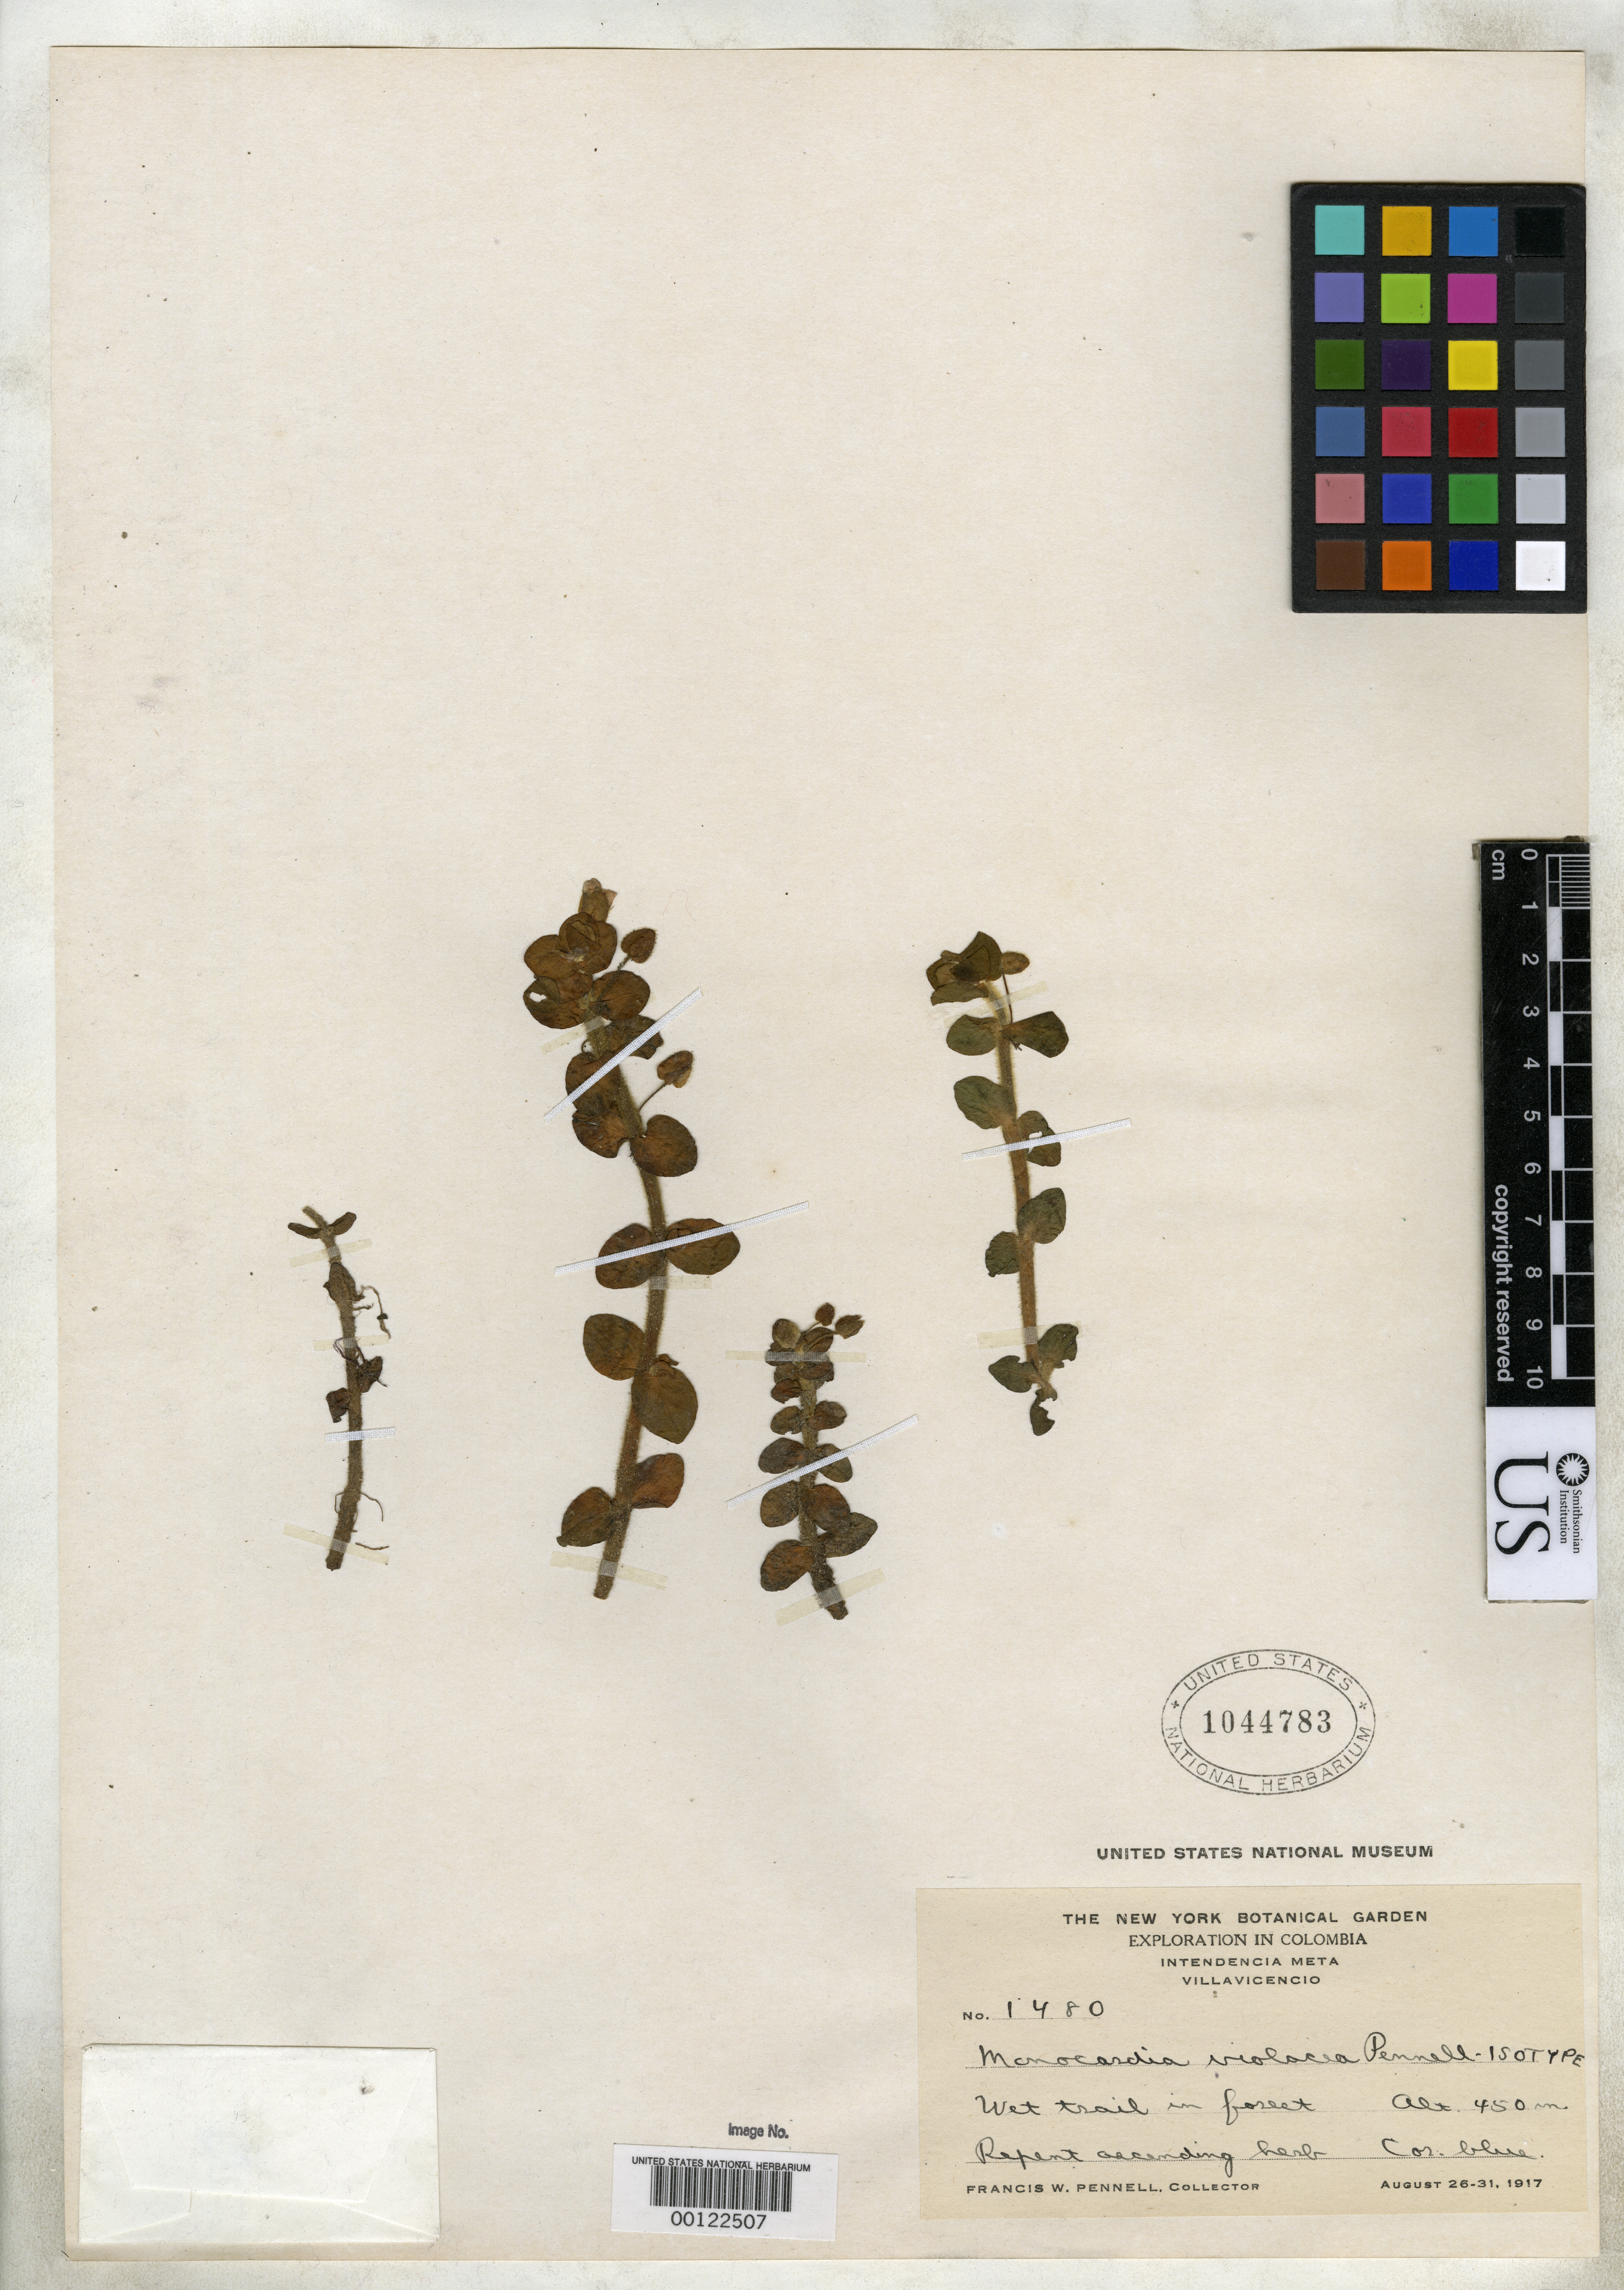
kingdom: Plantae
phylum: Tracheophyta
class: Magnoliopsida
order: Lamiales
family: Plantaginaceae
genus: Monocardia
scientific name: Monocardia violacea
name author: Pennell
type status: Isotype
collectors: F. W. Pennell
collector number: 1480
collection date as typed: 28 Aug 1917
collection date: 1917-08-28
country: Colombia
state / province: Meta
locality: Villa Vicencia.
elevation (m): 450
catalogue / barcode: US 1044783